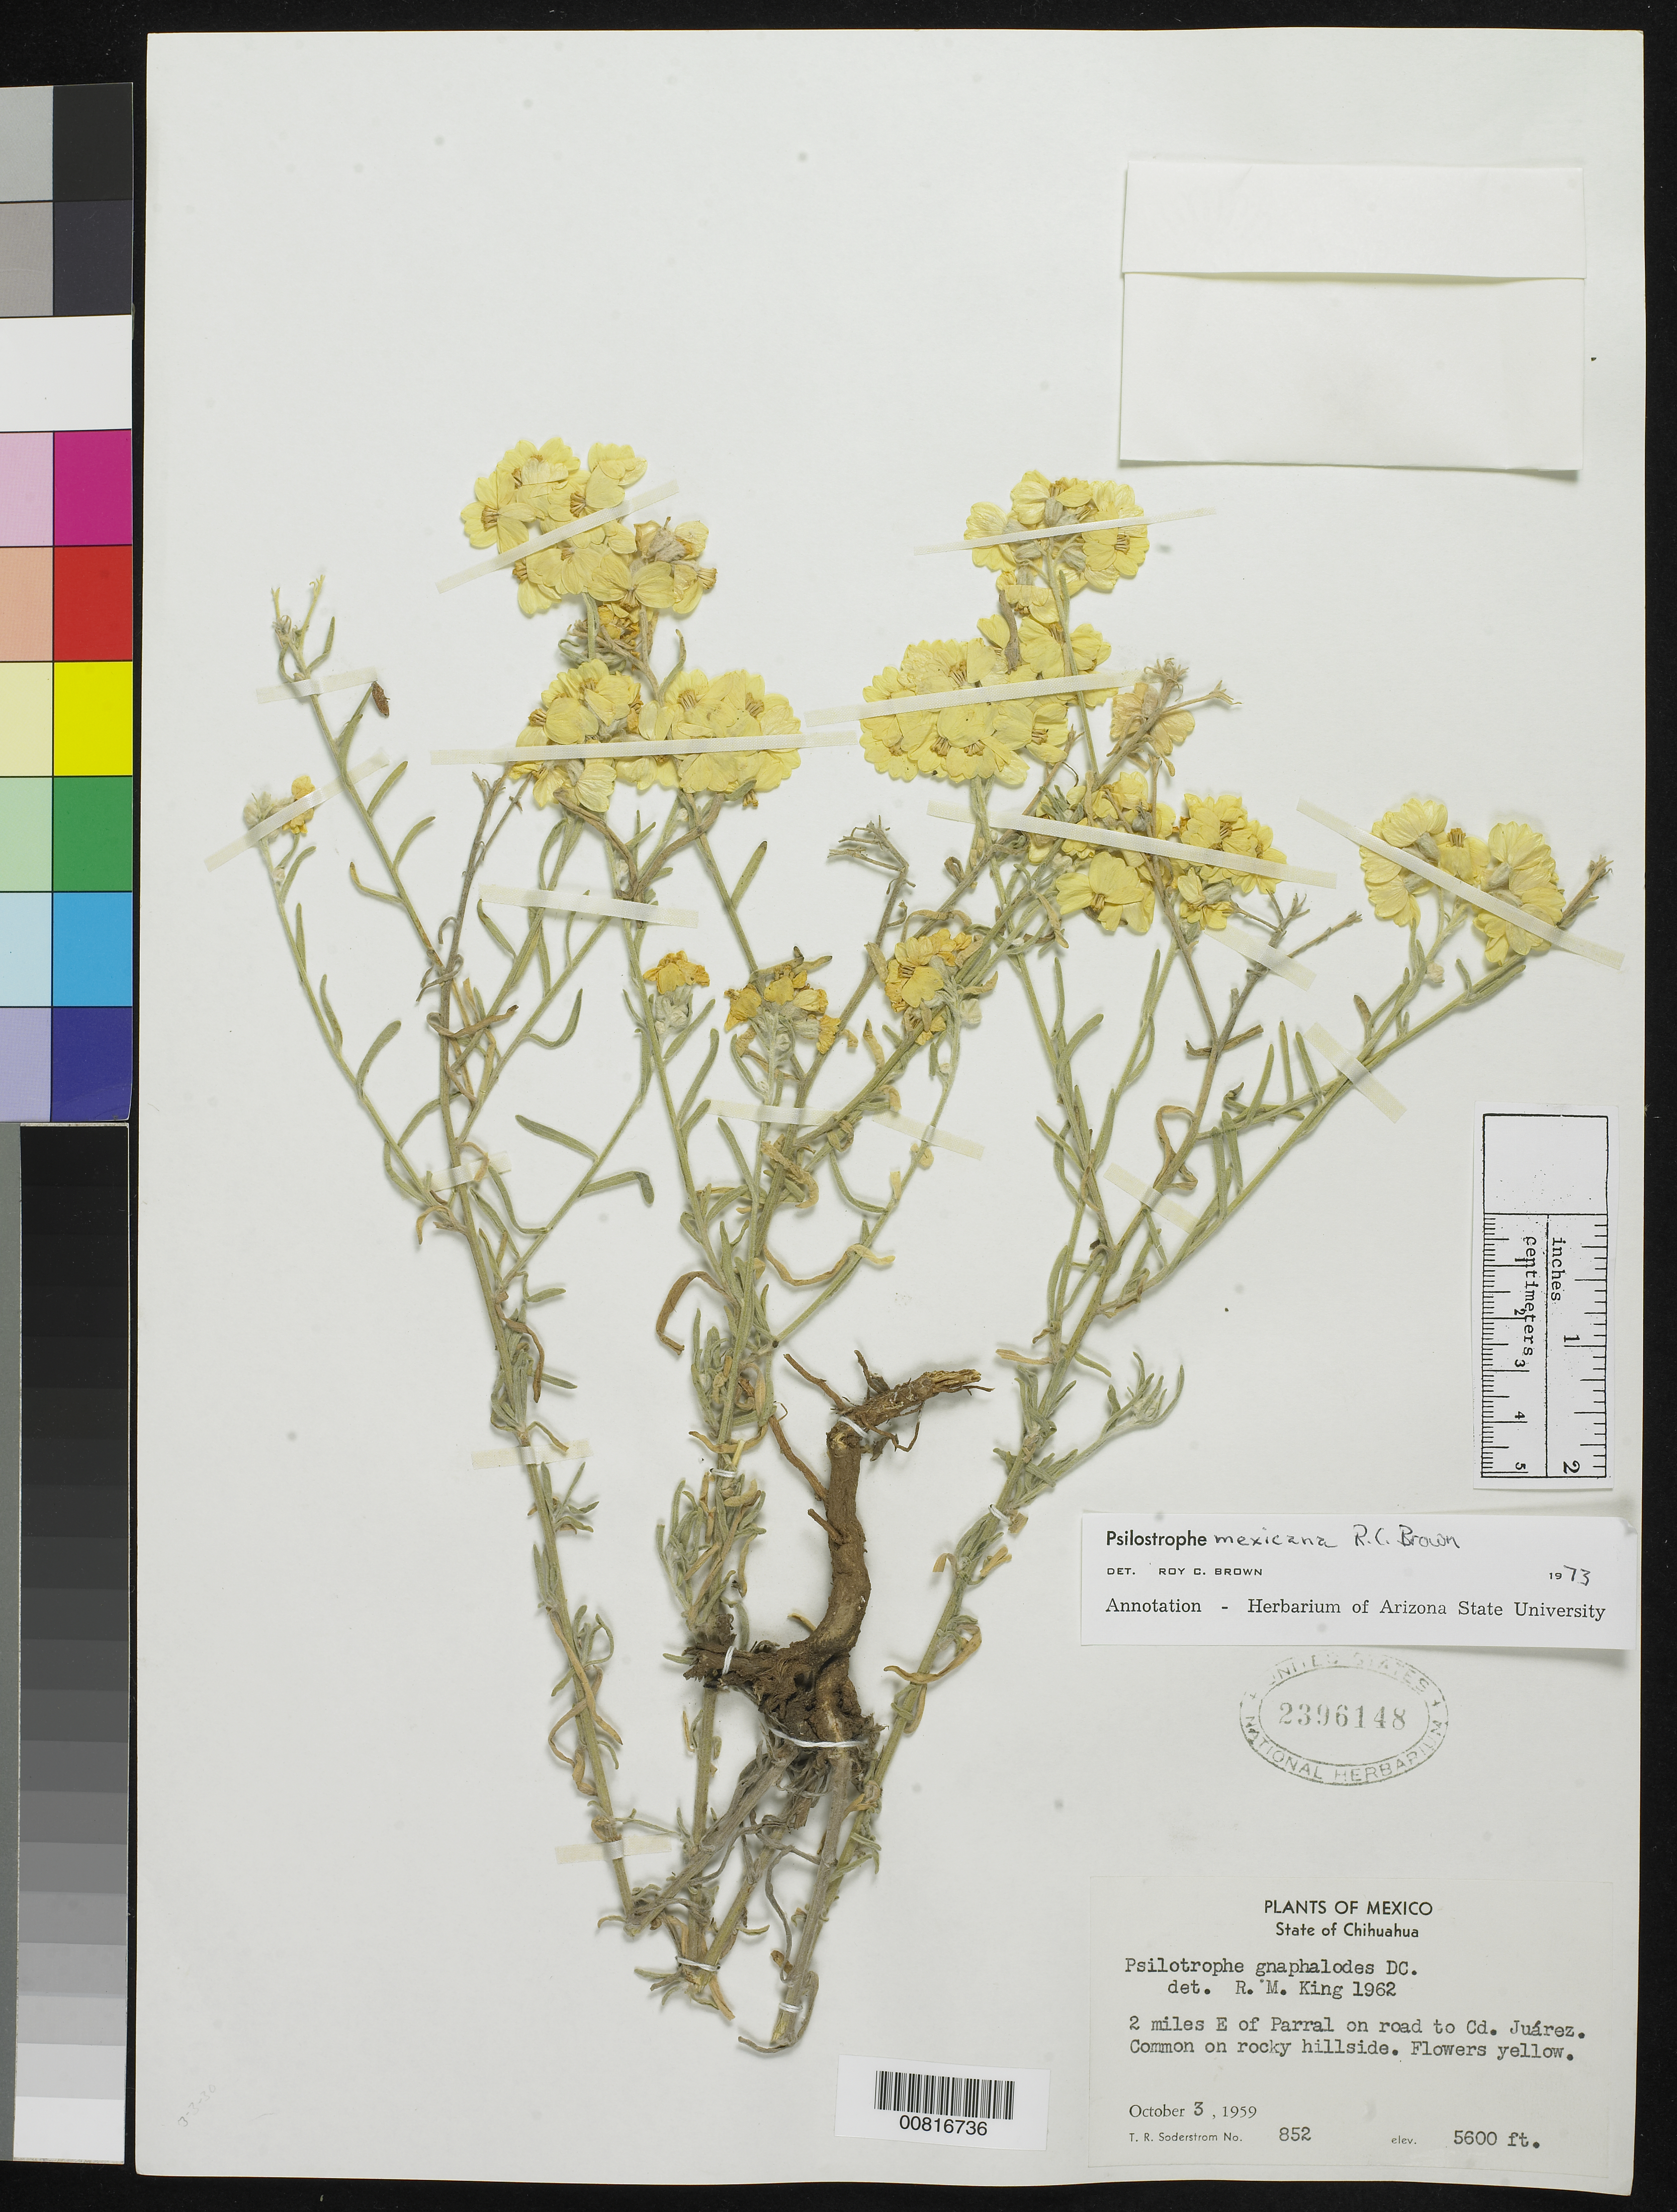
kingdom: Plantae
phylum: Tracheophyta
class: Magnoliopsida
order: Asterales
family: Asteraceae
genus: Psilostrophe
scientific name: Psilostrophe mexicana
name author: R.C. Br.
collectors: T. R. Soderstrom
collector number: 852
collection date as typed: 03 Oct 1959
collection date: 1959-10-03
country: Mexico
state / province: Chihuahua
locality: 2 miles E of Parral on road to Cd. Juárez.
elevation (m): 1707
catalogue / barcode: US 2396148